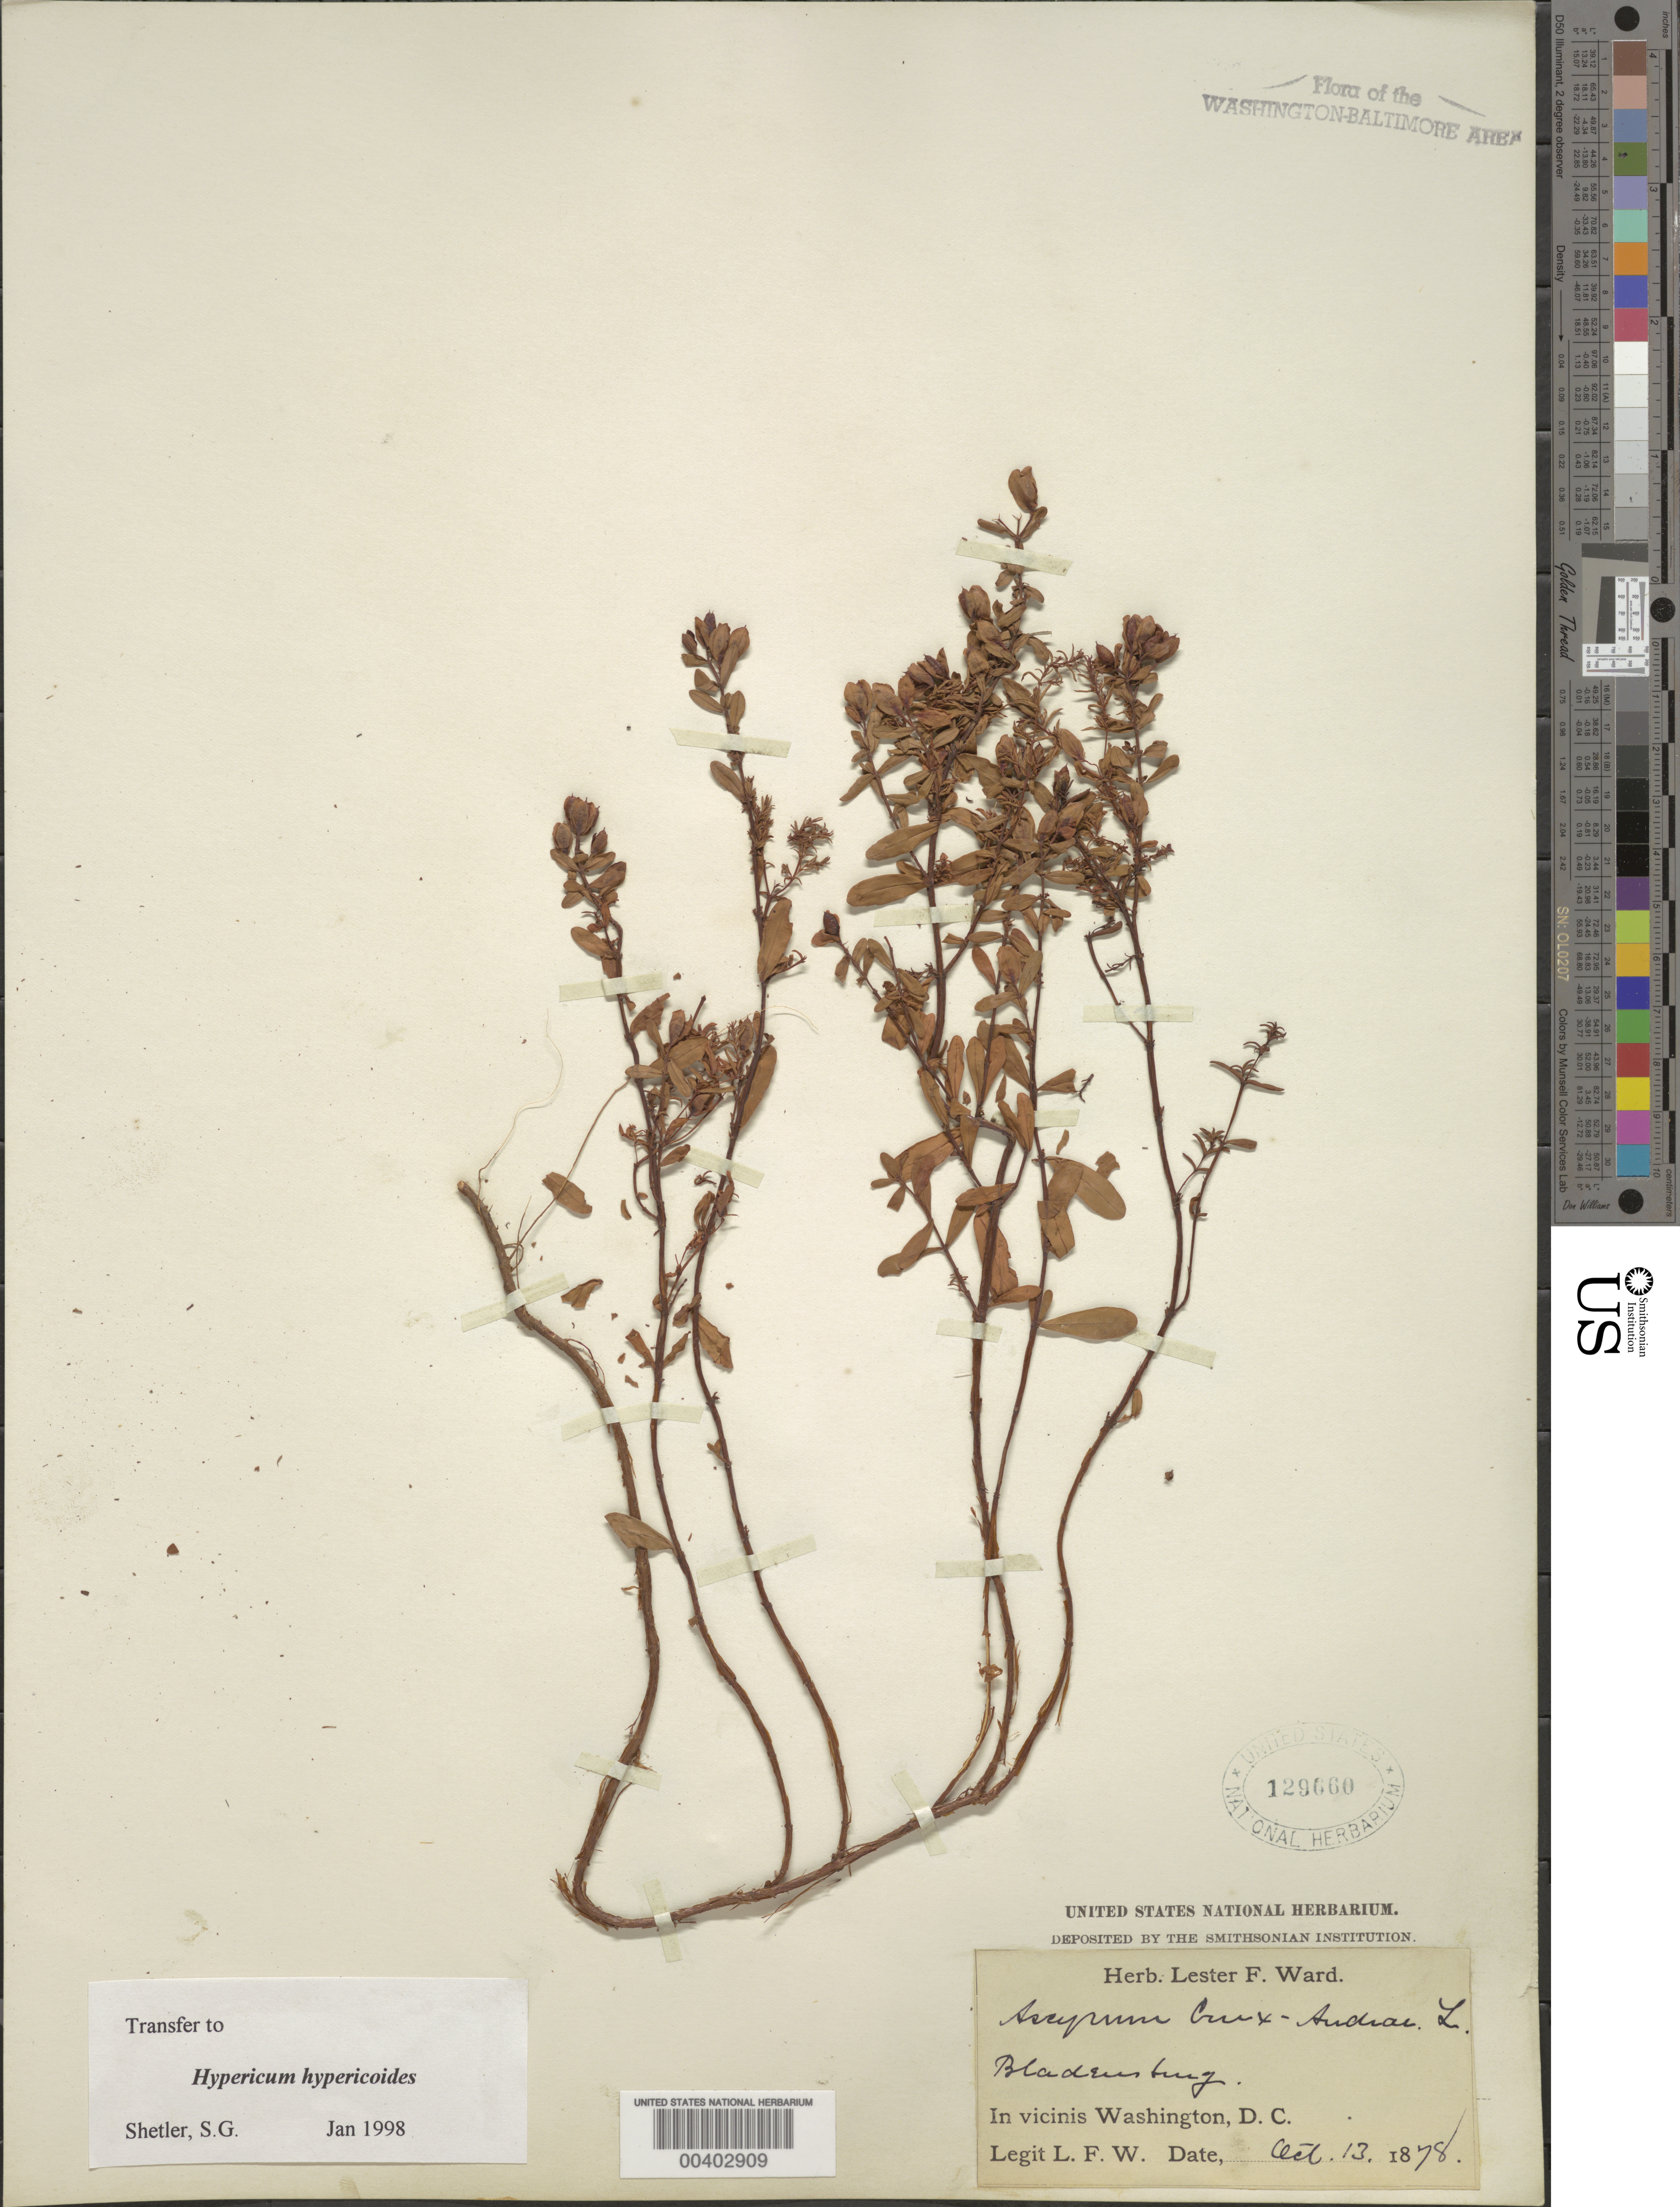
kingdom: Plantae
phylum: Tracheophyta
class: Magnoliopsida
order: Malpighiales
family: Hypericaceae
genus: Hypericum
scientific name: Hypericum stragulum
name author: W.P. Adams & N. Robson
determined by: Strong, Mark T., (BOT), Smithsonian Institution - National Museum of Natural History (UNITED STATES)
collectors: L. F. Ward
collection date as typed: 13 Oct 1878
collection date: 1878-10-13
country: United States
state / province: Maryland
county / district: Prince George's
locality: Bladensburg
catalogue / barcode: US 129660